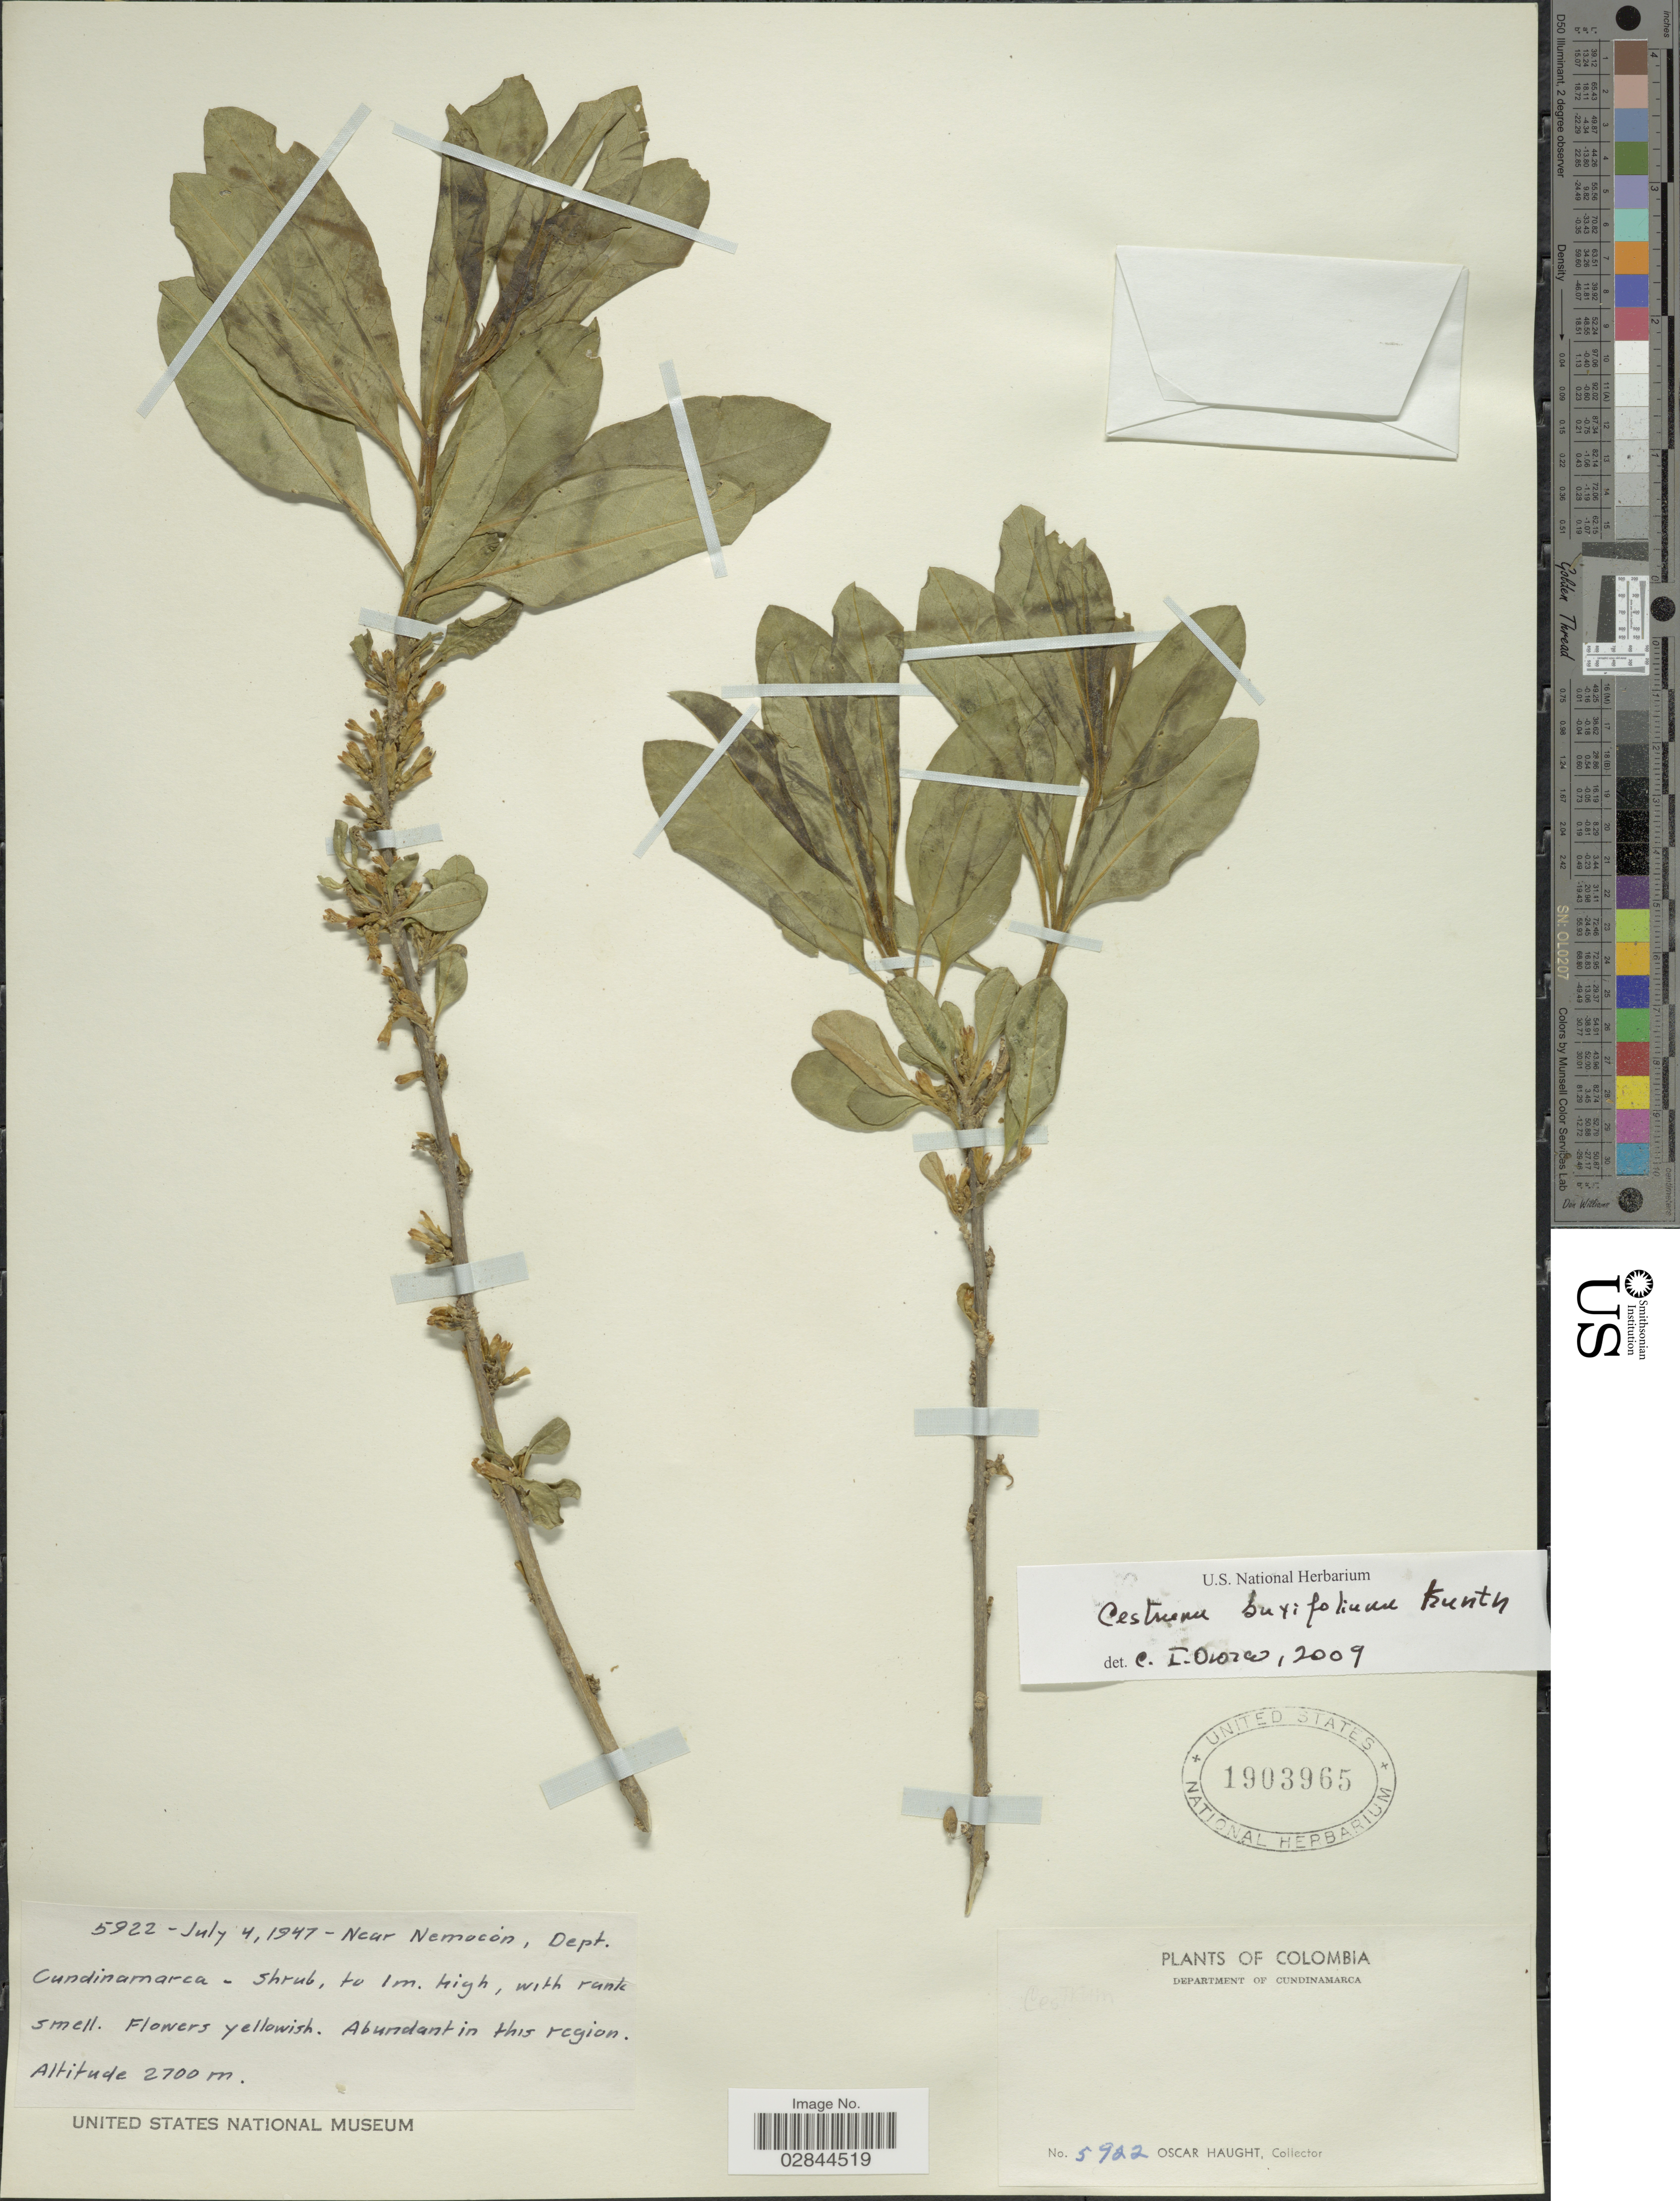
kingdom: Plantae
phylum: Tracheophyta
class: Magnoliopsida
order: Solanales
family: Solanaceae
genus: Cestrum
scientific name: Cestrum buxifolium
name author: Kunth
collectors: O. Haught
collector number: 5922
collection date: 1947-07-04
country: Colombia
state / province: Cundinamarca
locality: Near Nemocon, Dept. Cundinamarca.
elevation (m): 2700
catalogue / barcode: US 1903965